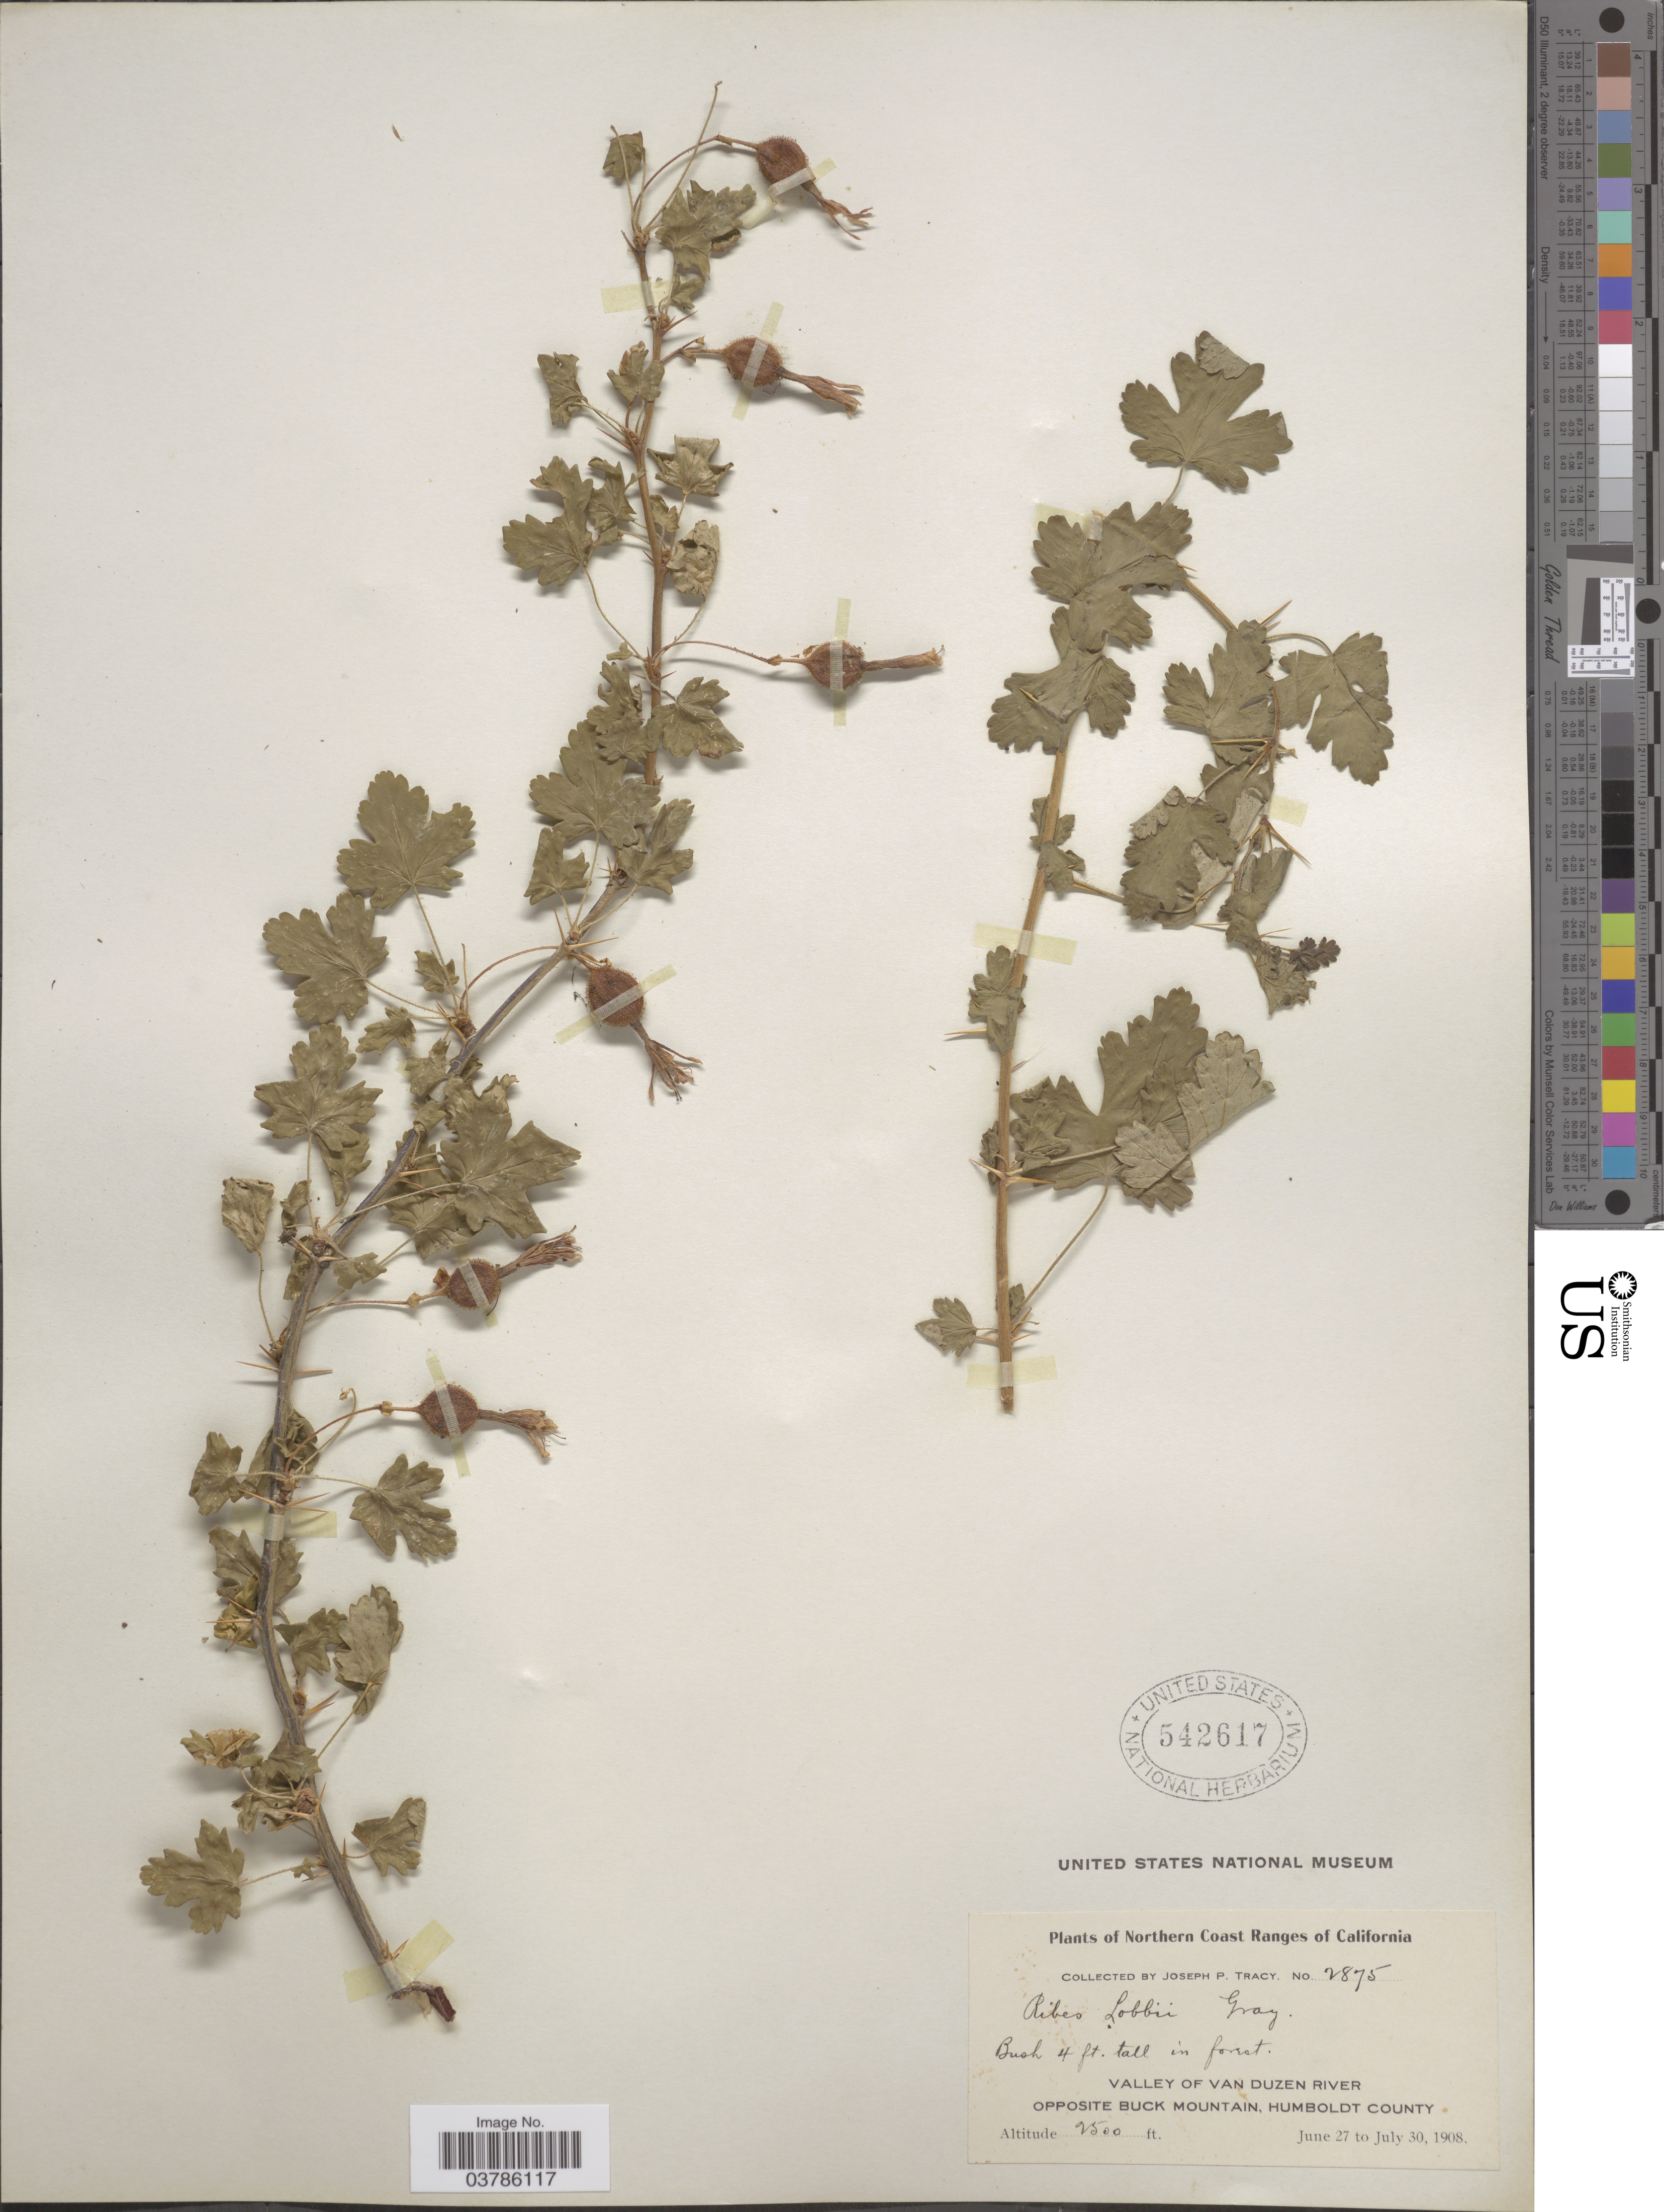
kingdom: Plantae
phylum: Tracheophyta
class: Magnoliopsida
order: Saxifragales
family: Grossulariaceae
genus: Ribes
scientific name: Ribes lobbii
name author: A. Gray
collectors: J. Tracy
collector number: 2875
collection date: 1908-06-27/1908-07-30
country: United States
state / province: California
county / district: Humboldt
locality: Northern Coast Ranges of California. Valley of Van Duzen River opposite Buck Mountain, Humboldt County.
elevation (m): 762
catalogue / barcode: US 542617